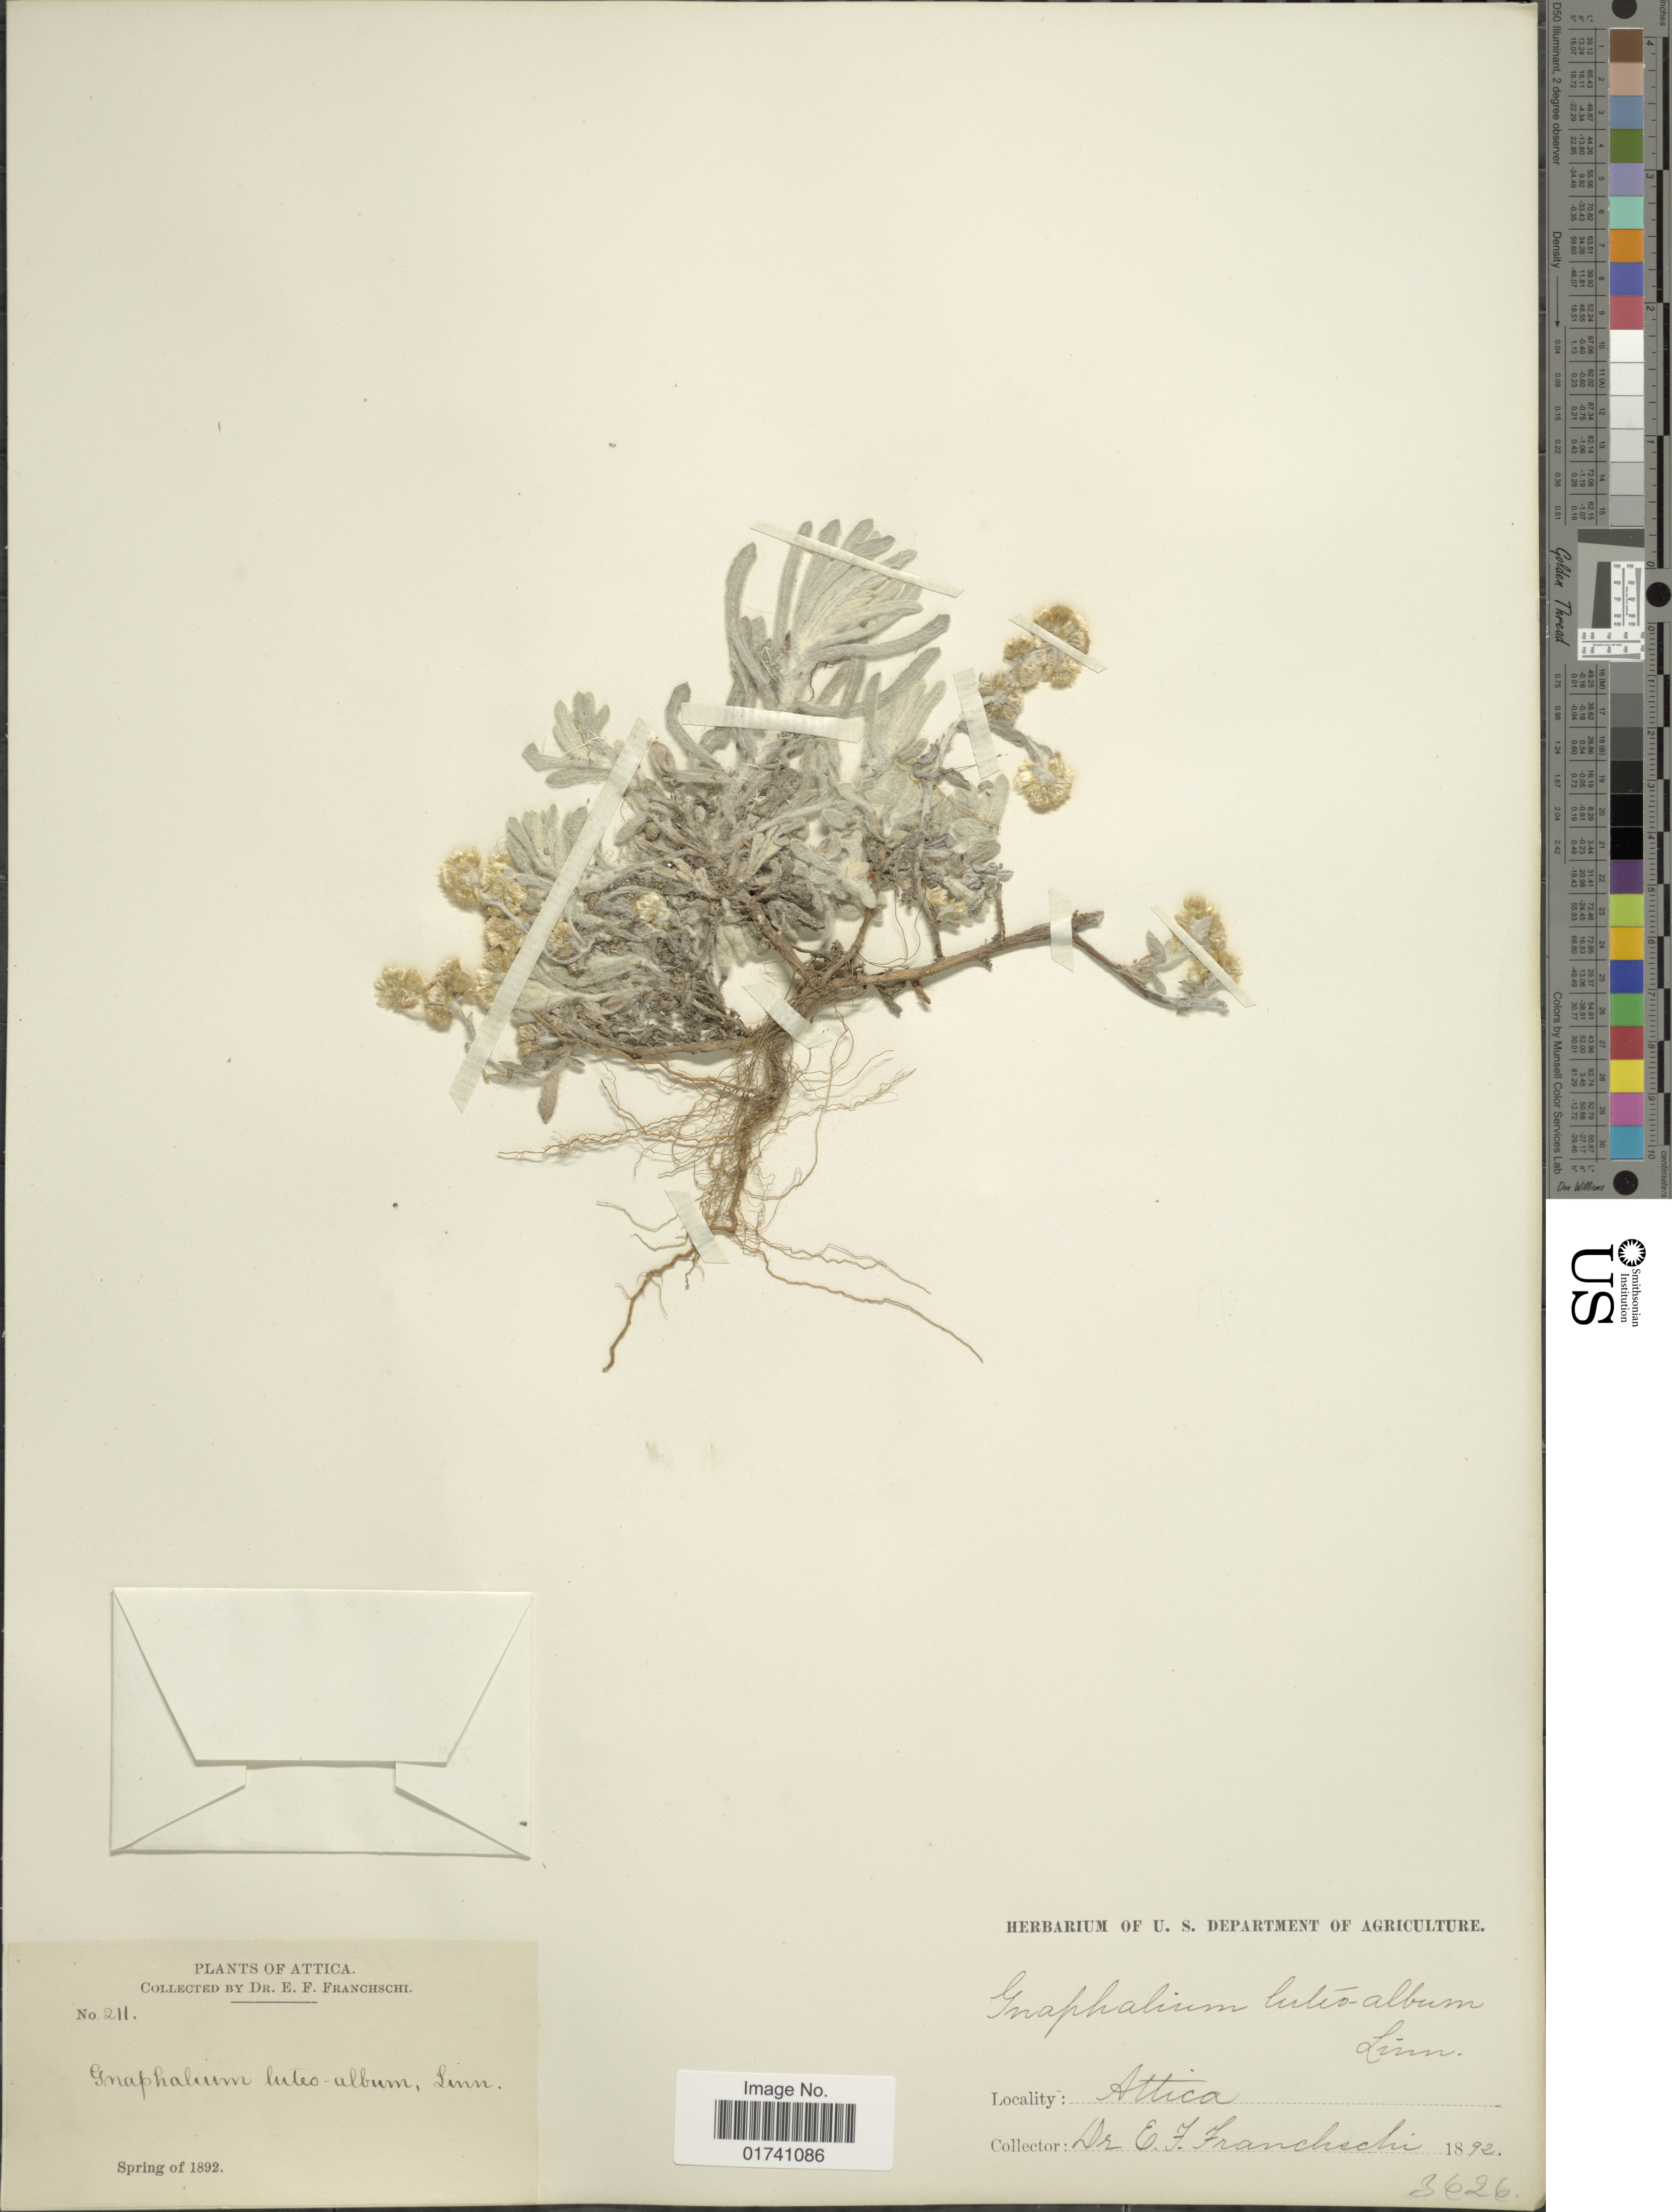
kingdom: Plantae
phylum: Tracheophyta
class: Magnoliopsida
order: Asterales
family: Asteraceae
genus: Laphangium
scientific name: Laphangium luteoalbum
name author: (L.) Tzvelev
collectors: E. Franchschi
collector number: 211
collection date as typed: Spring of 1892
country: Greece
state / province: Attica